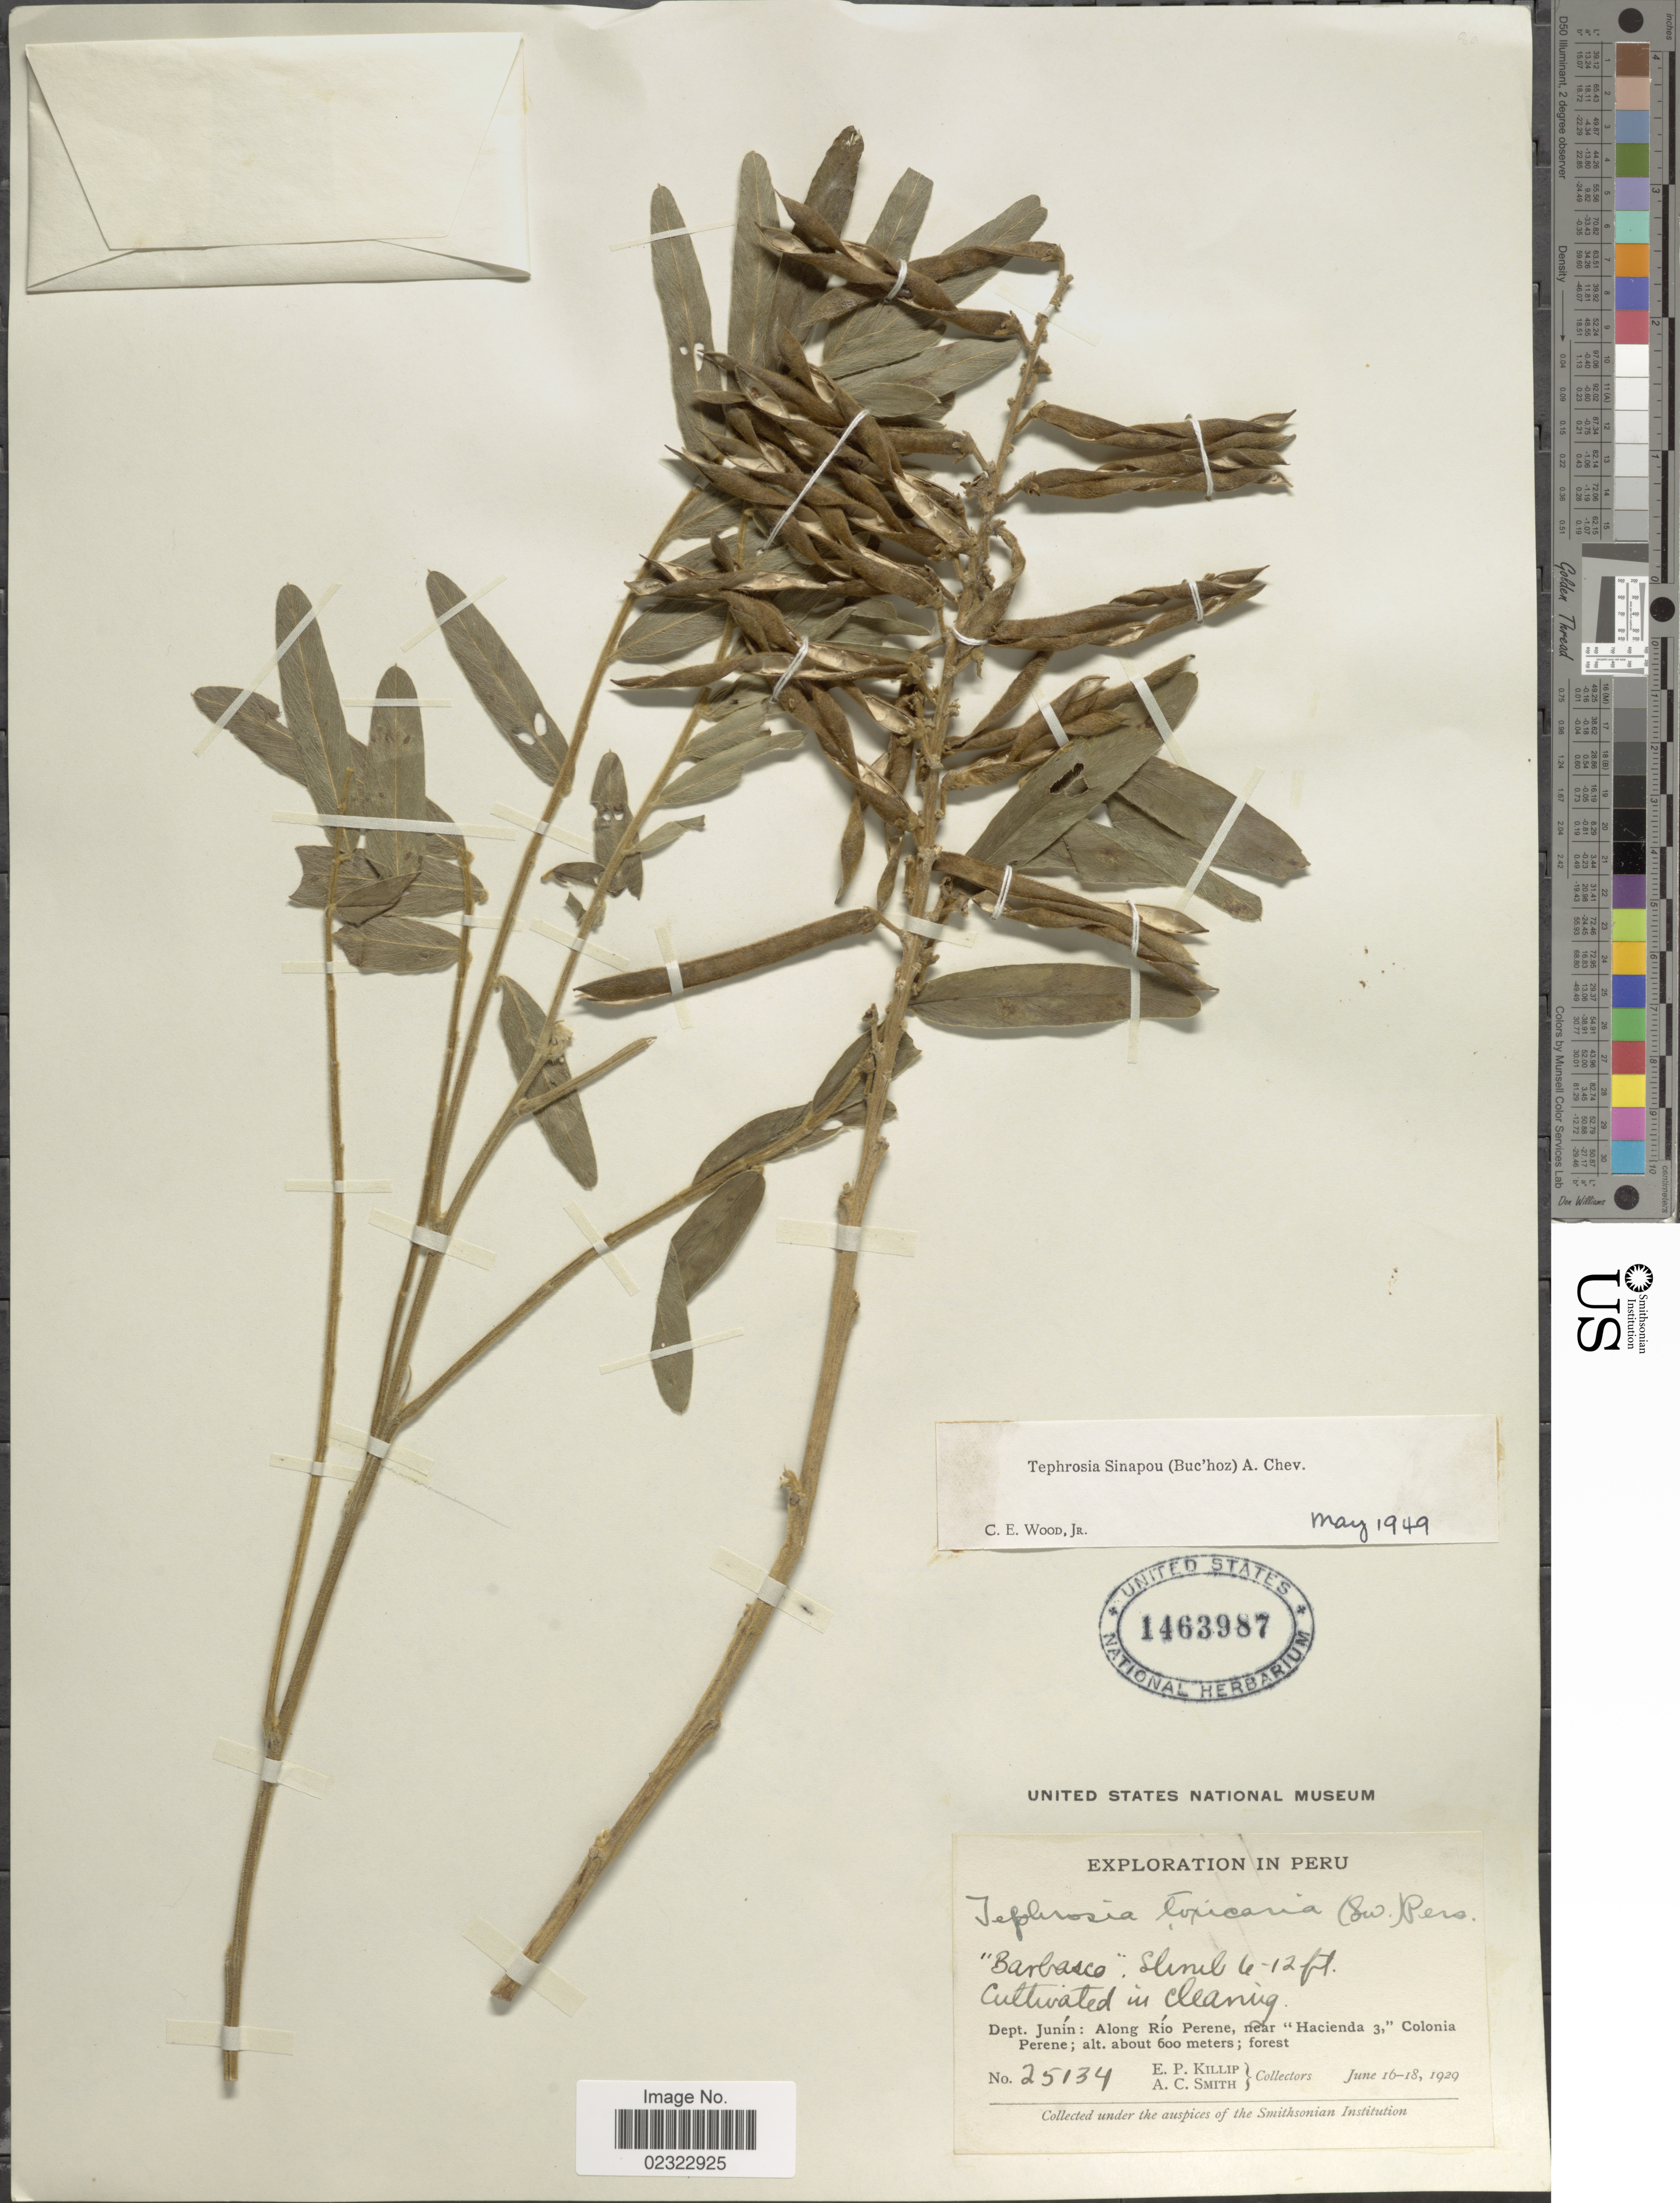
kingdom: Plantae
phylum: Tracheophyta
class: Magnoliopsida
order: Fabales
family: Fabaceae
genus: Tephrosia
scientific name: Tephrosia sinapou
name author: (Buc'hoz) A. Chev.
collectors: E. P. Killip & A. C. Smith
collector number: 25134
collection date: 1929-06-16/1929-06-18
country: Peru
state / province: Junín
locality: Dept. Junin: Along Rio Perene, near "Hacienda 3" , Colonia Perene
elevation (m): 600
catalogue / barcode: US 1463987